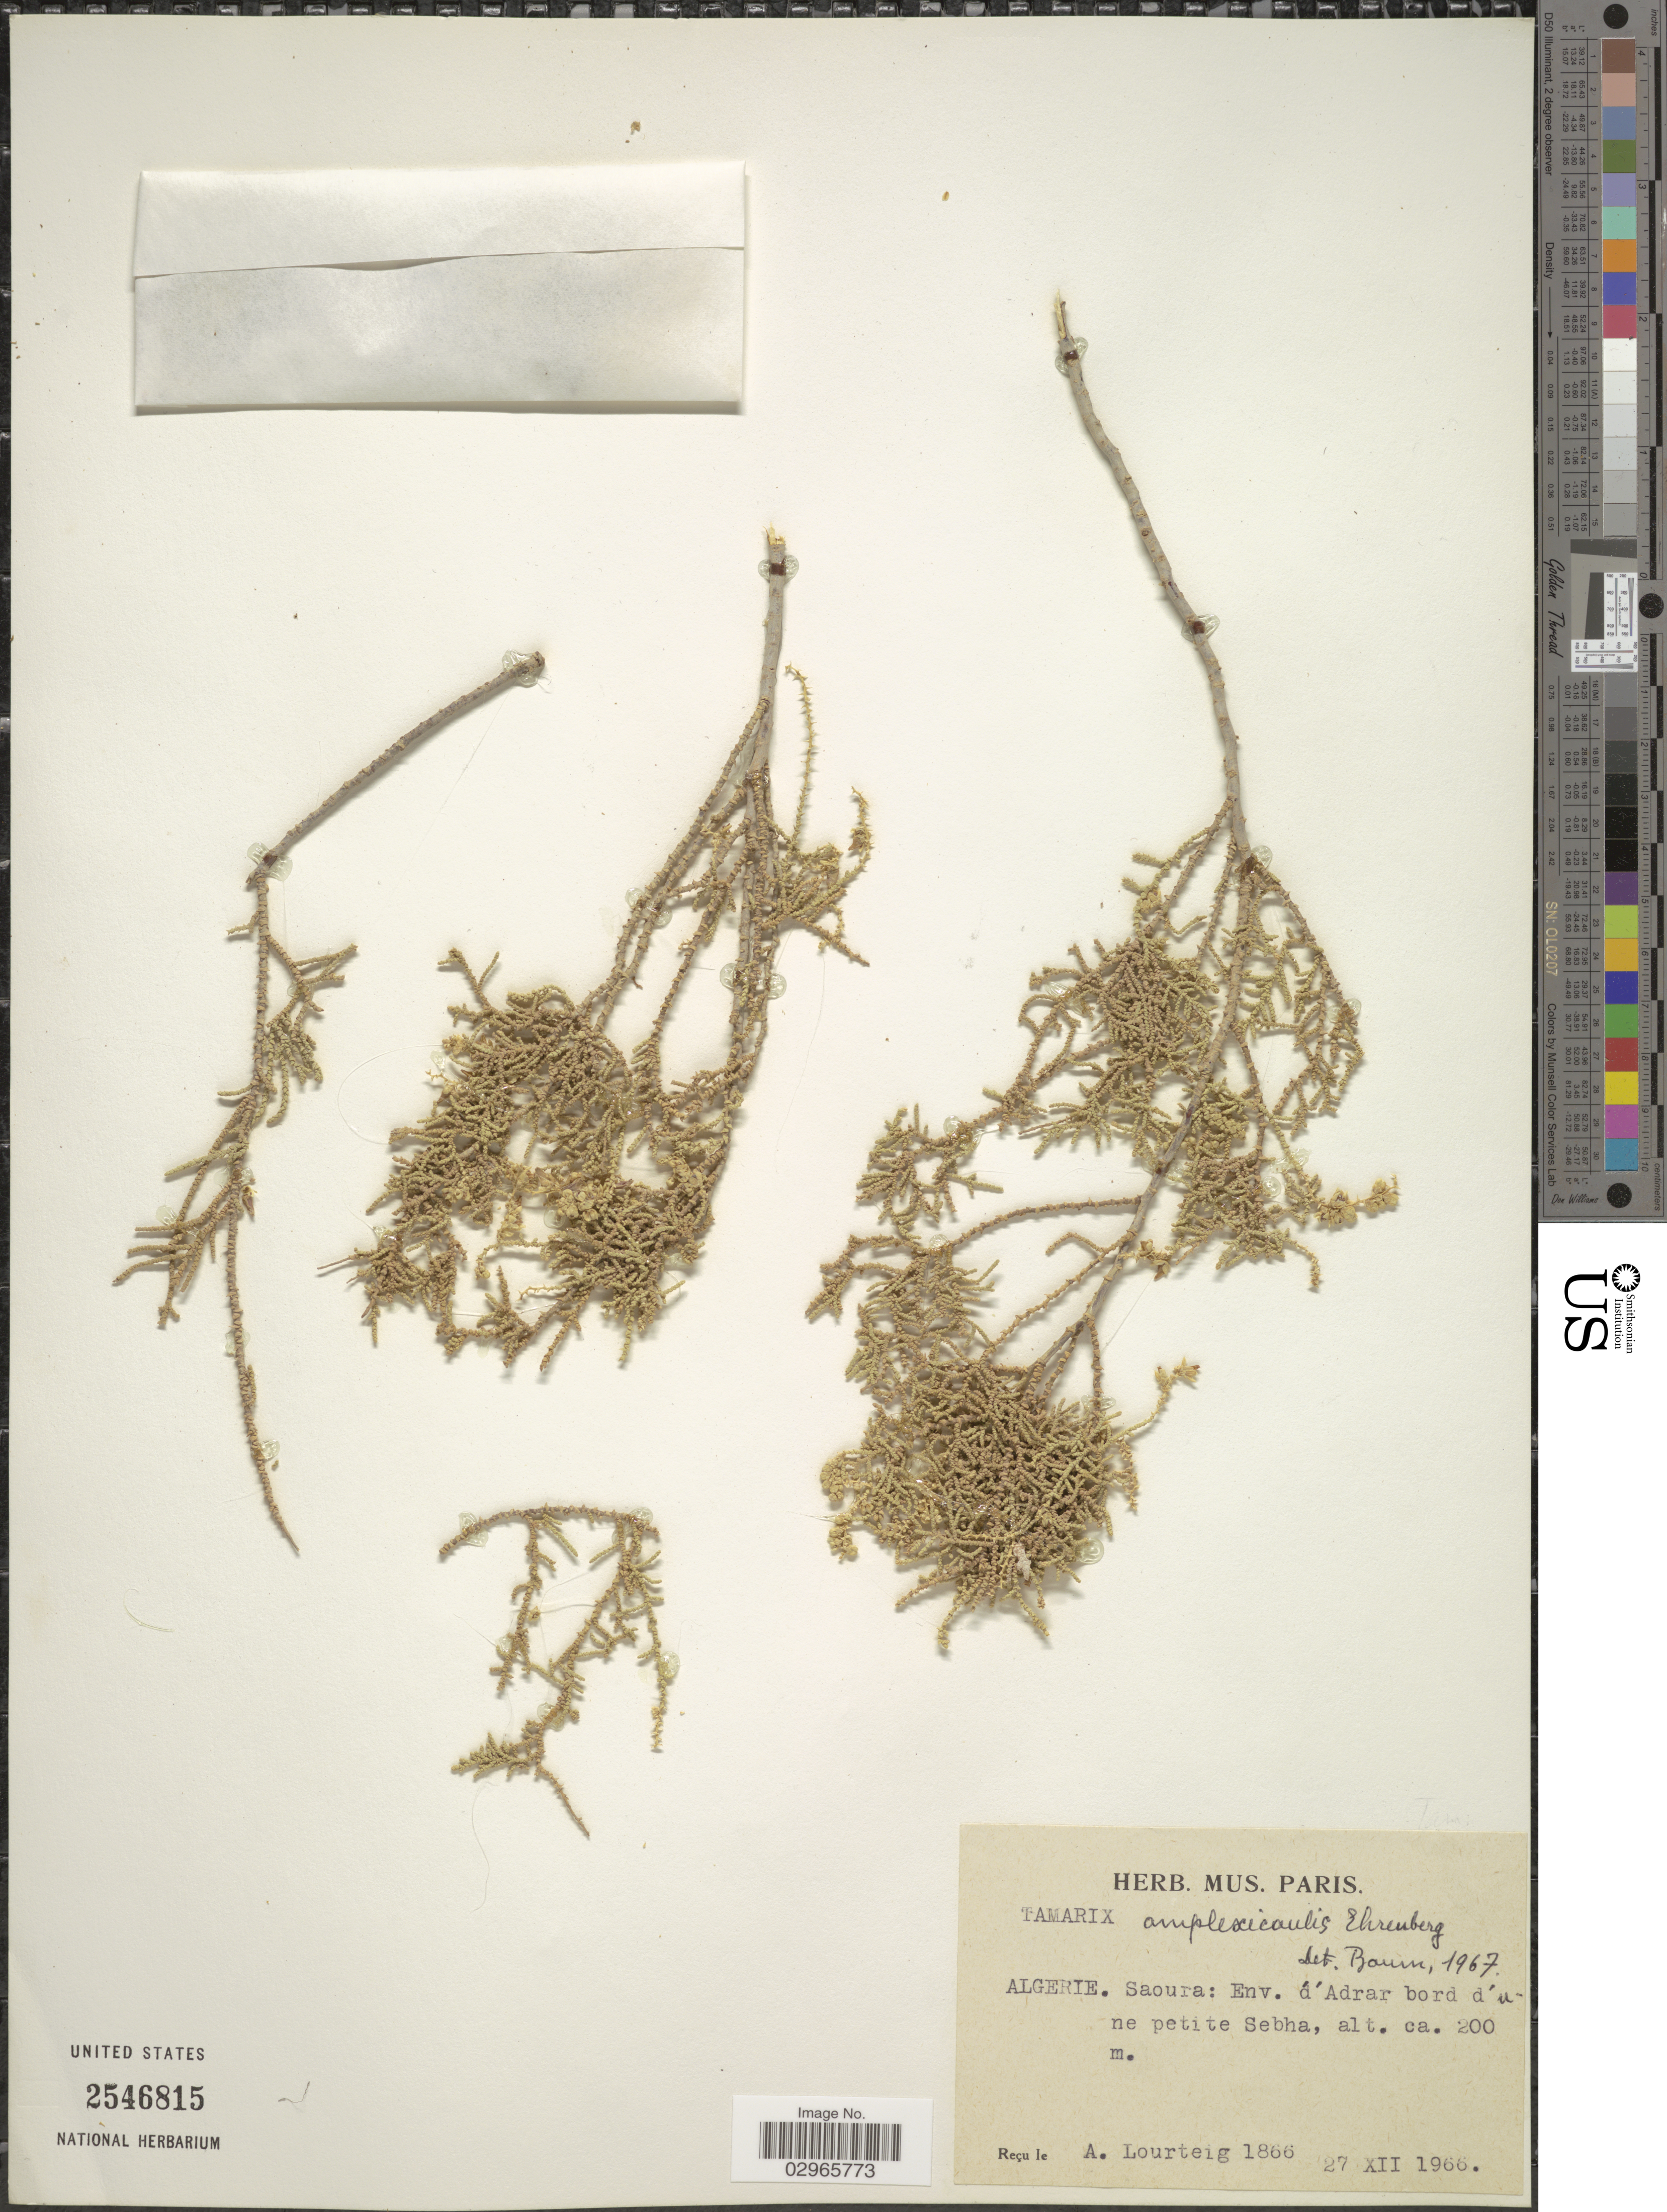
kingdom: Plantae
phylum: Tracheophyta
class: Magnoliopsida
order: Caryophyllales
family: Tamaricaceae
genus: Tamarix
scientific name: Tamarix amplexicaulis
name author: Ehrenb.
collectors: A. Lourteig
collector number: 1866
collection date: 1966-12-27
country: Algeria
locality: Saoura: Env. d'Adrar bord d'une petite Sebha.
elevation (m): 200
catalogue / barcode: US 2546815